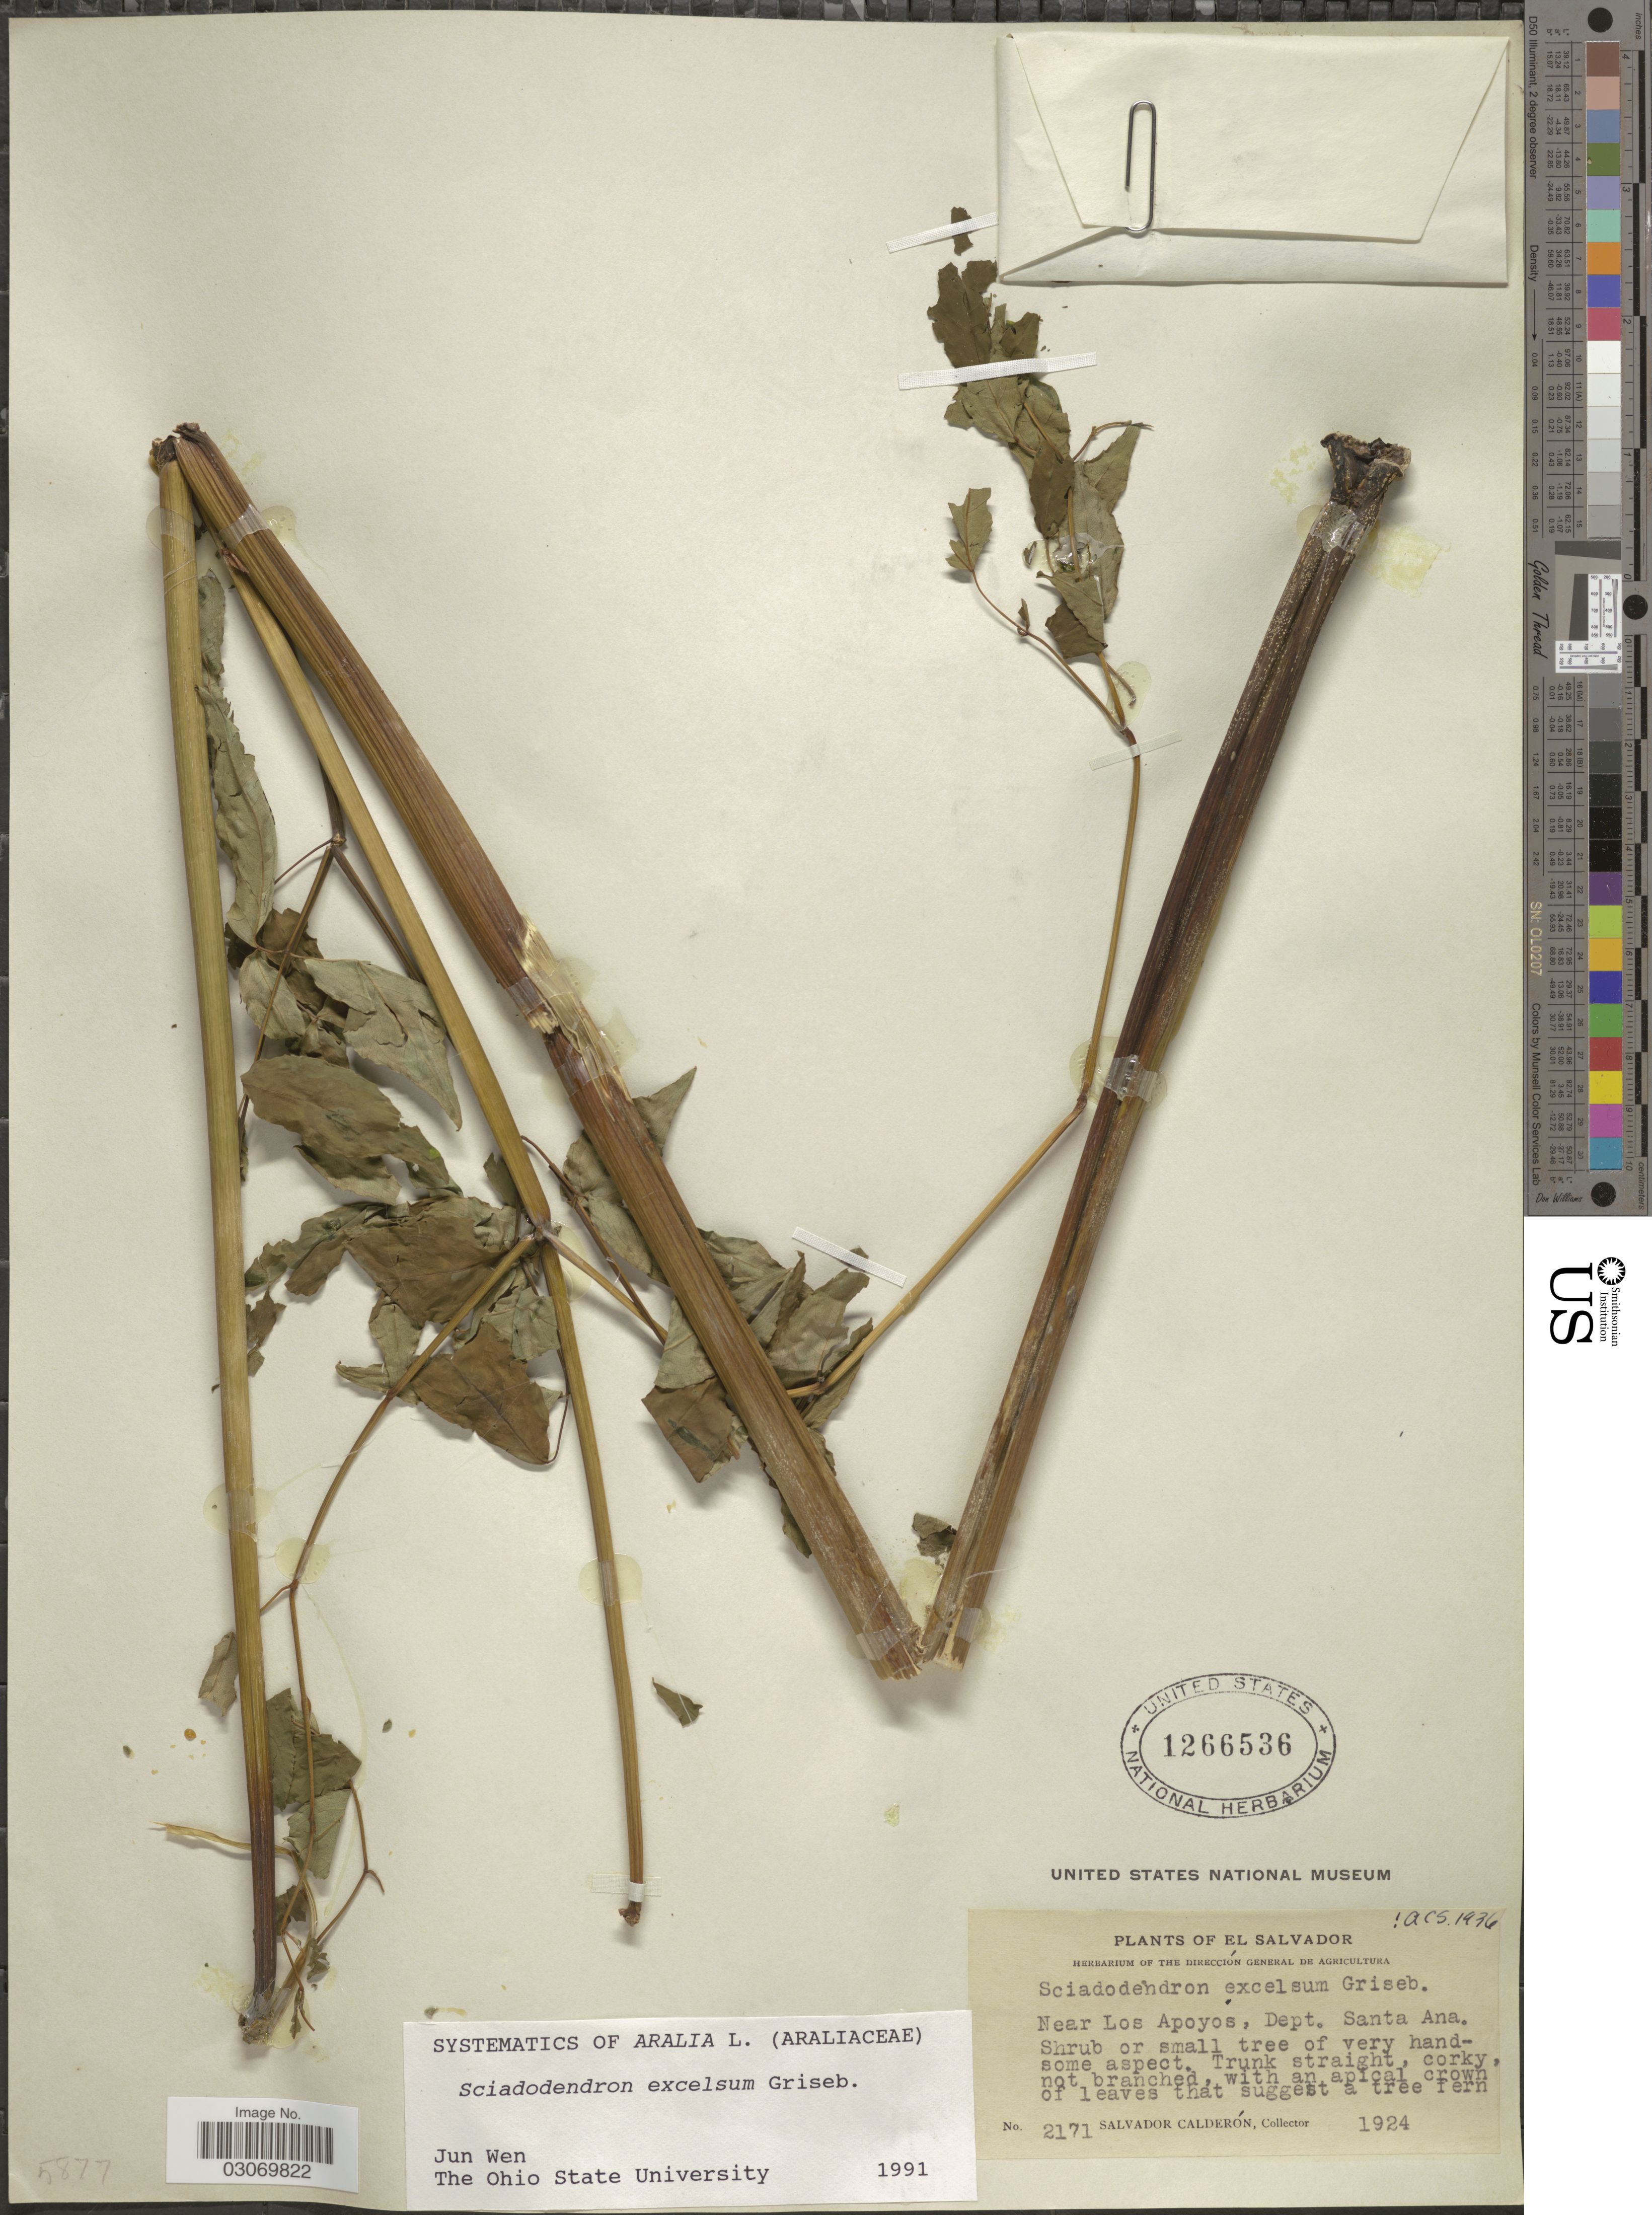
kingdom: Plantae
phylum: Tracheophyta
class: Magnoliopsida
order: Apiales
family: Araliaceae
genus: Sciadodendron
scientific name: Sciadodendron excelsum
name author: Griseb.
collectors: S. Calderón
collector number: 2171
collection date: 1924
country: El Salvador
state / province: Santa Ana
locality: Near Los Apoyos, Dept. Santa Ana.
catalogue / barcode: US 1266536